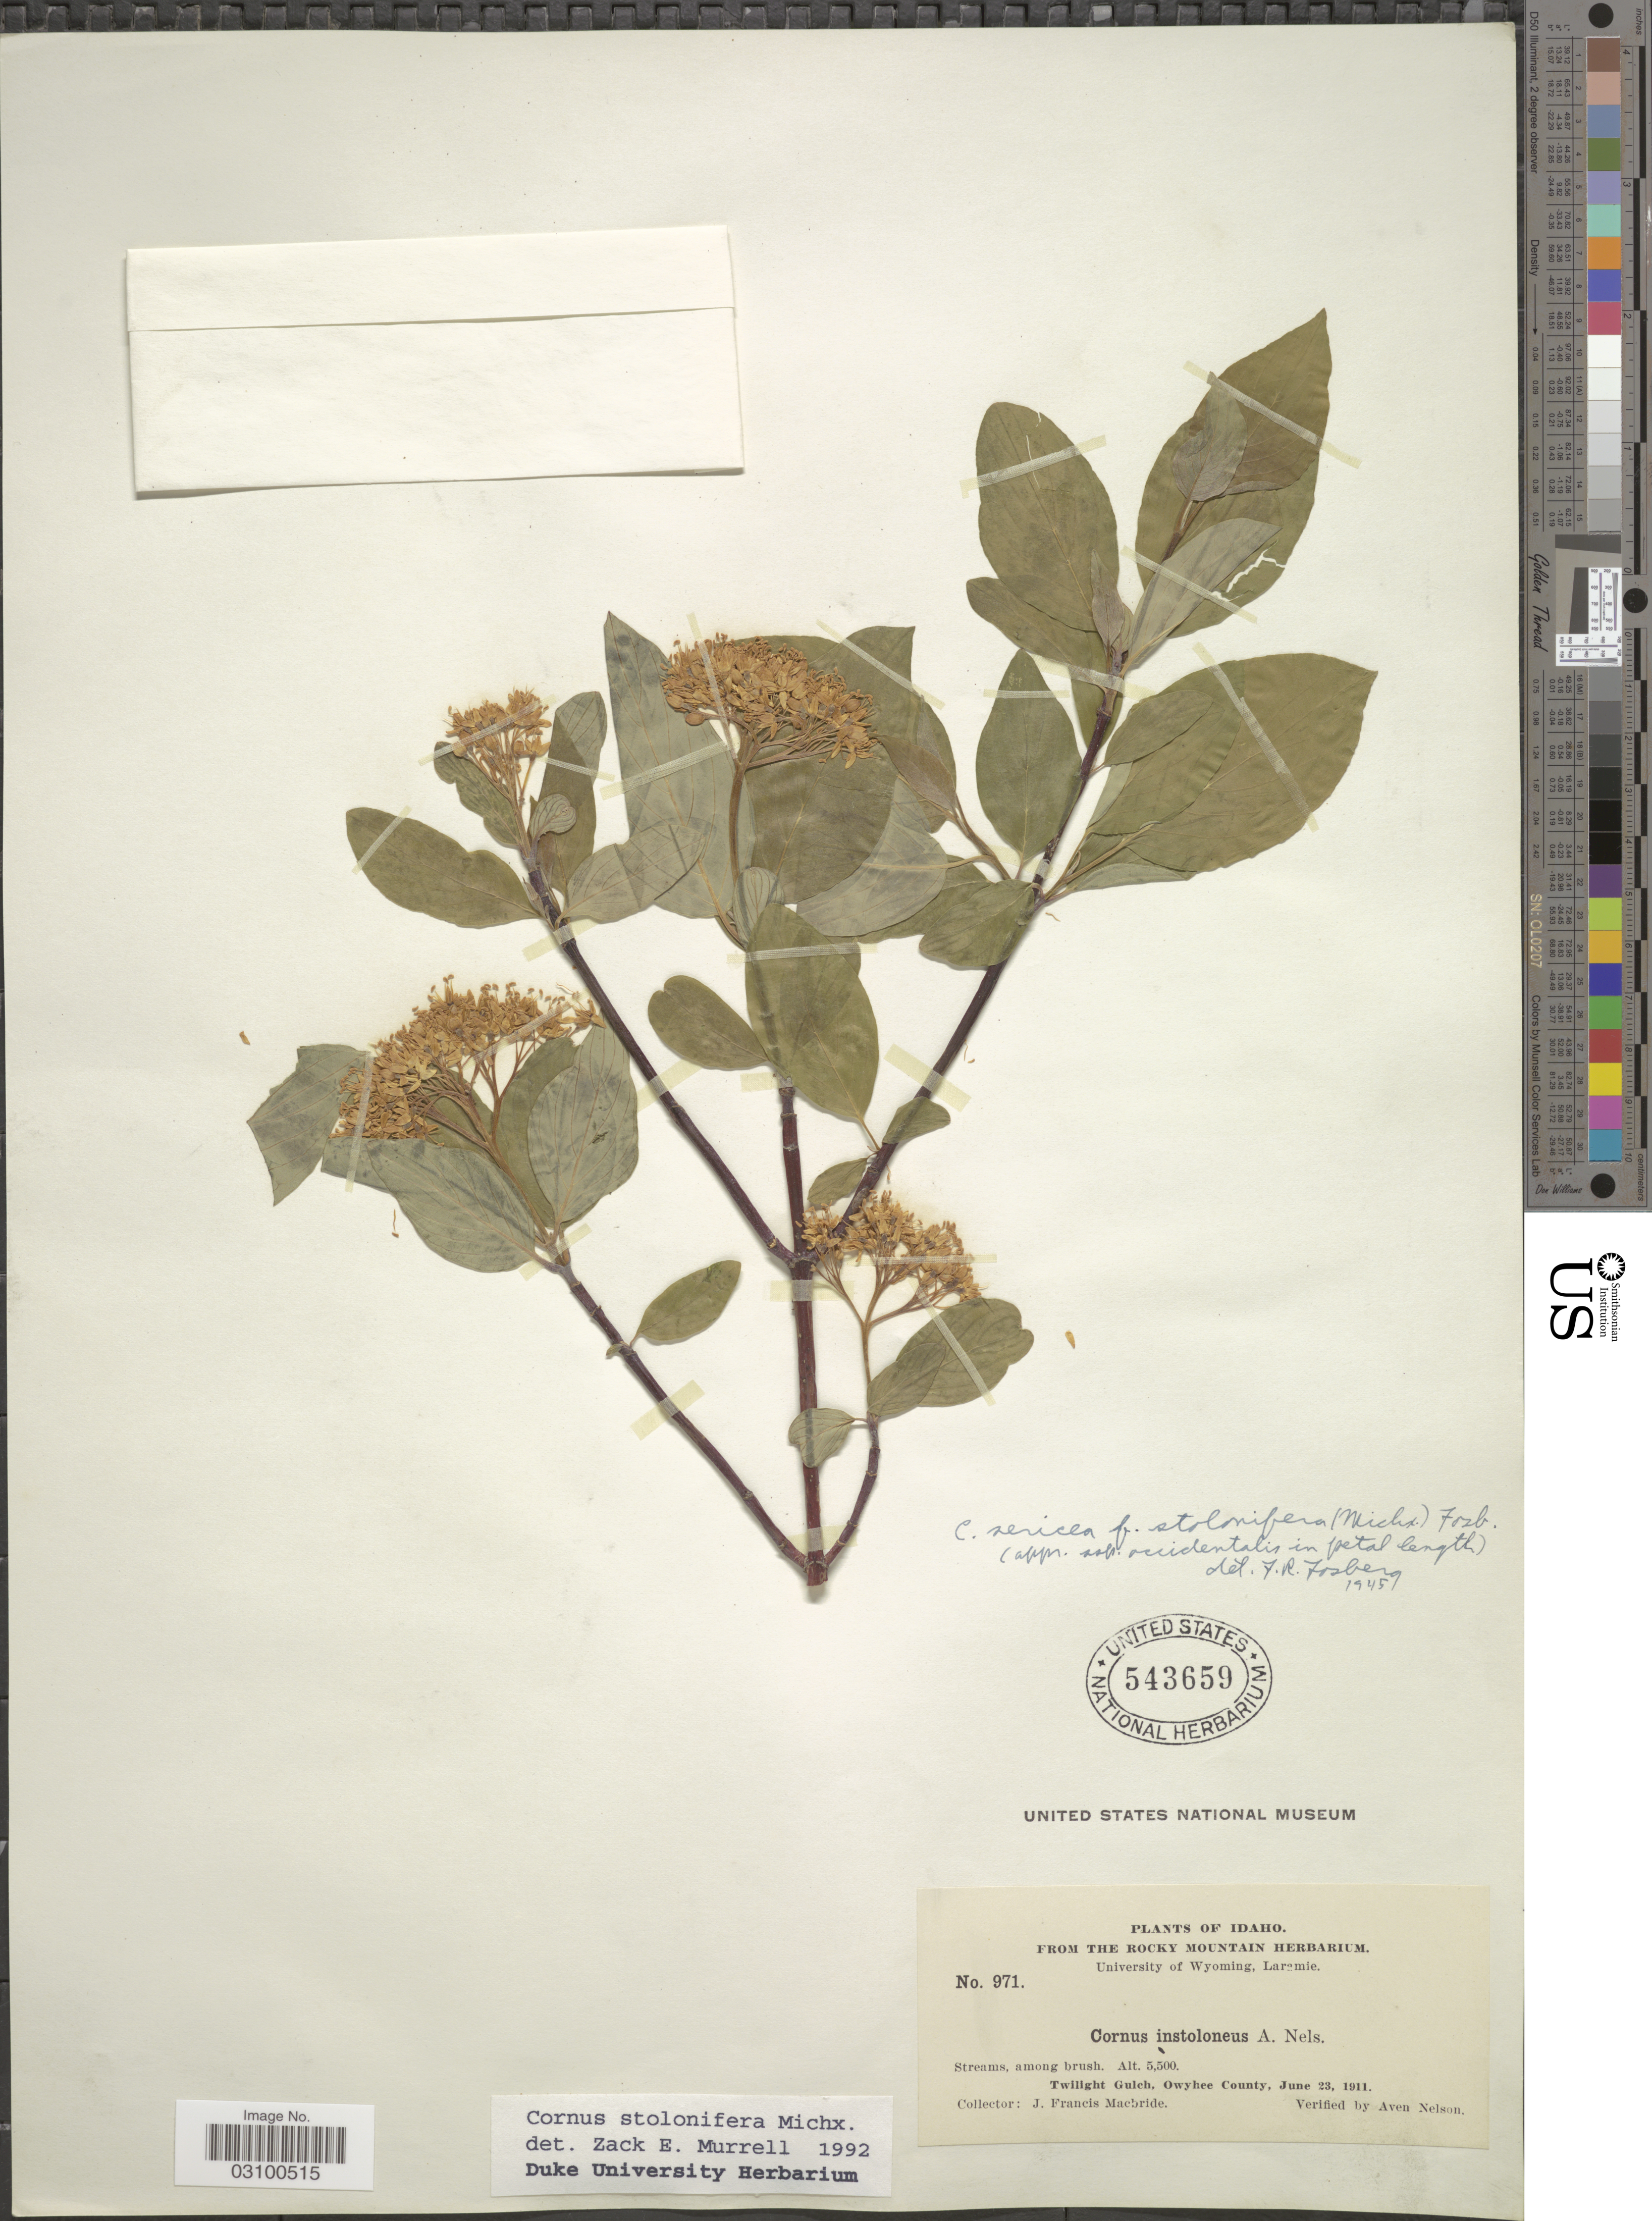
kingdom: Plantae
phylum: Tracheophyta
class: Magnoliopsida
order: Cornales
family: Cornaceae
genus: Cornus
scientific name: Cornus sericea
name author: L.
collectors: J. F. Macbride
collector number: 971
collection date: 1911-06-23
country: United States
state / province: Idaho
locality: Twilight Guich, Owyhee County.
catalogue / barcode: US 543659